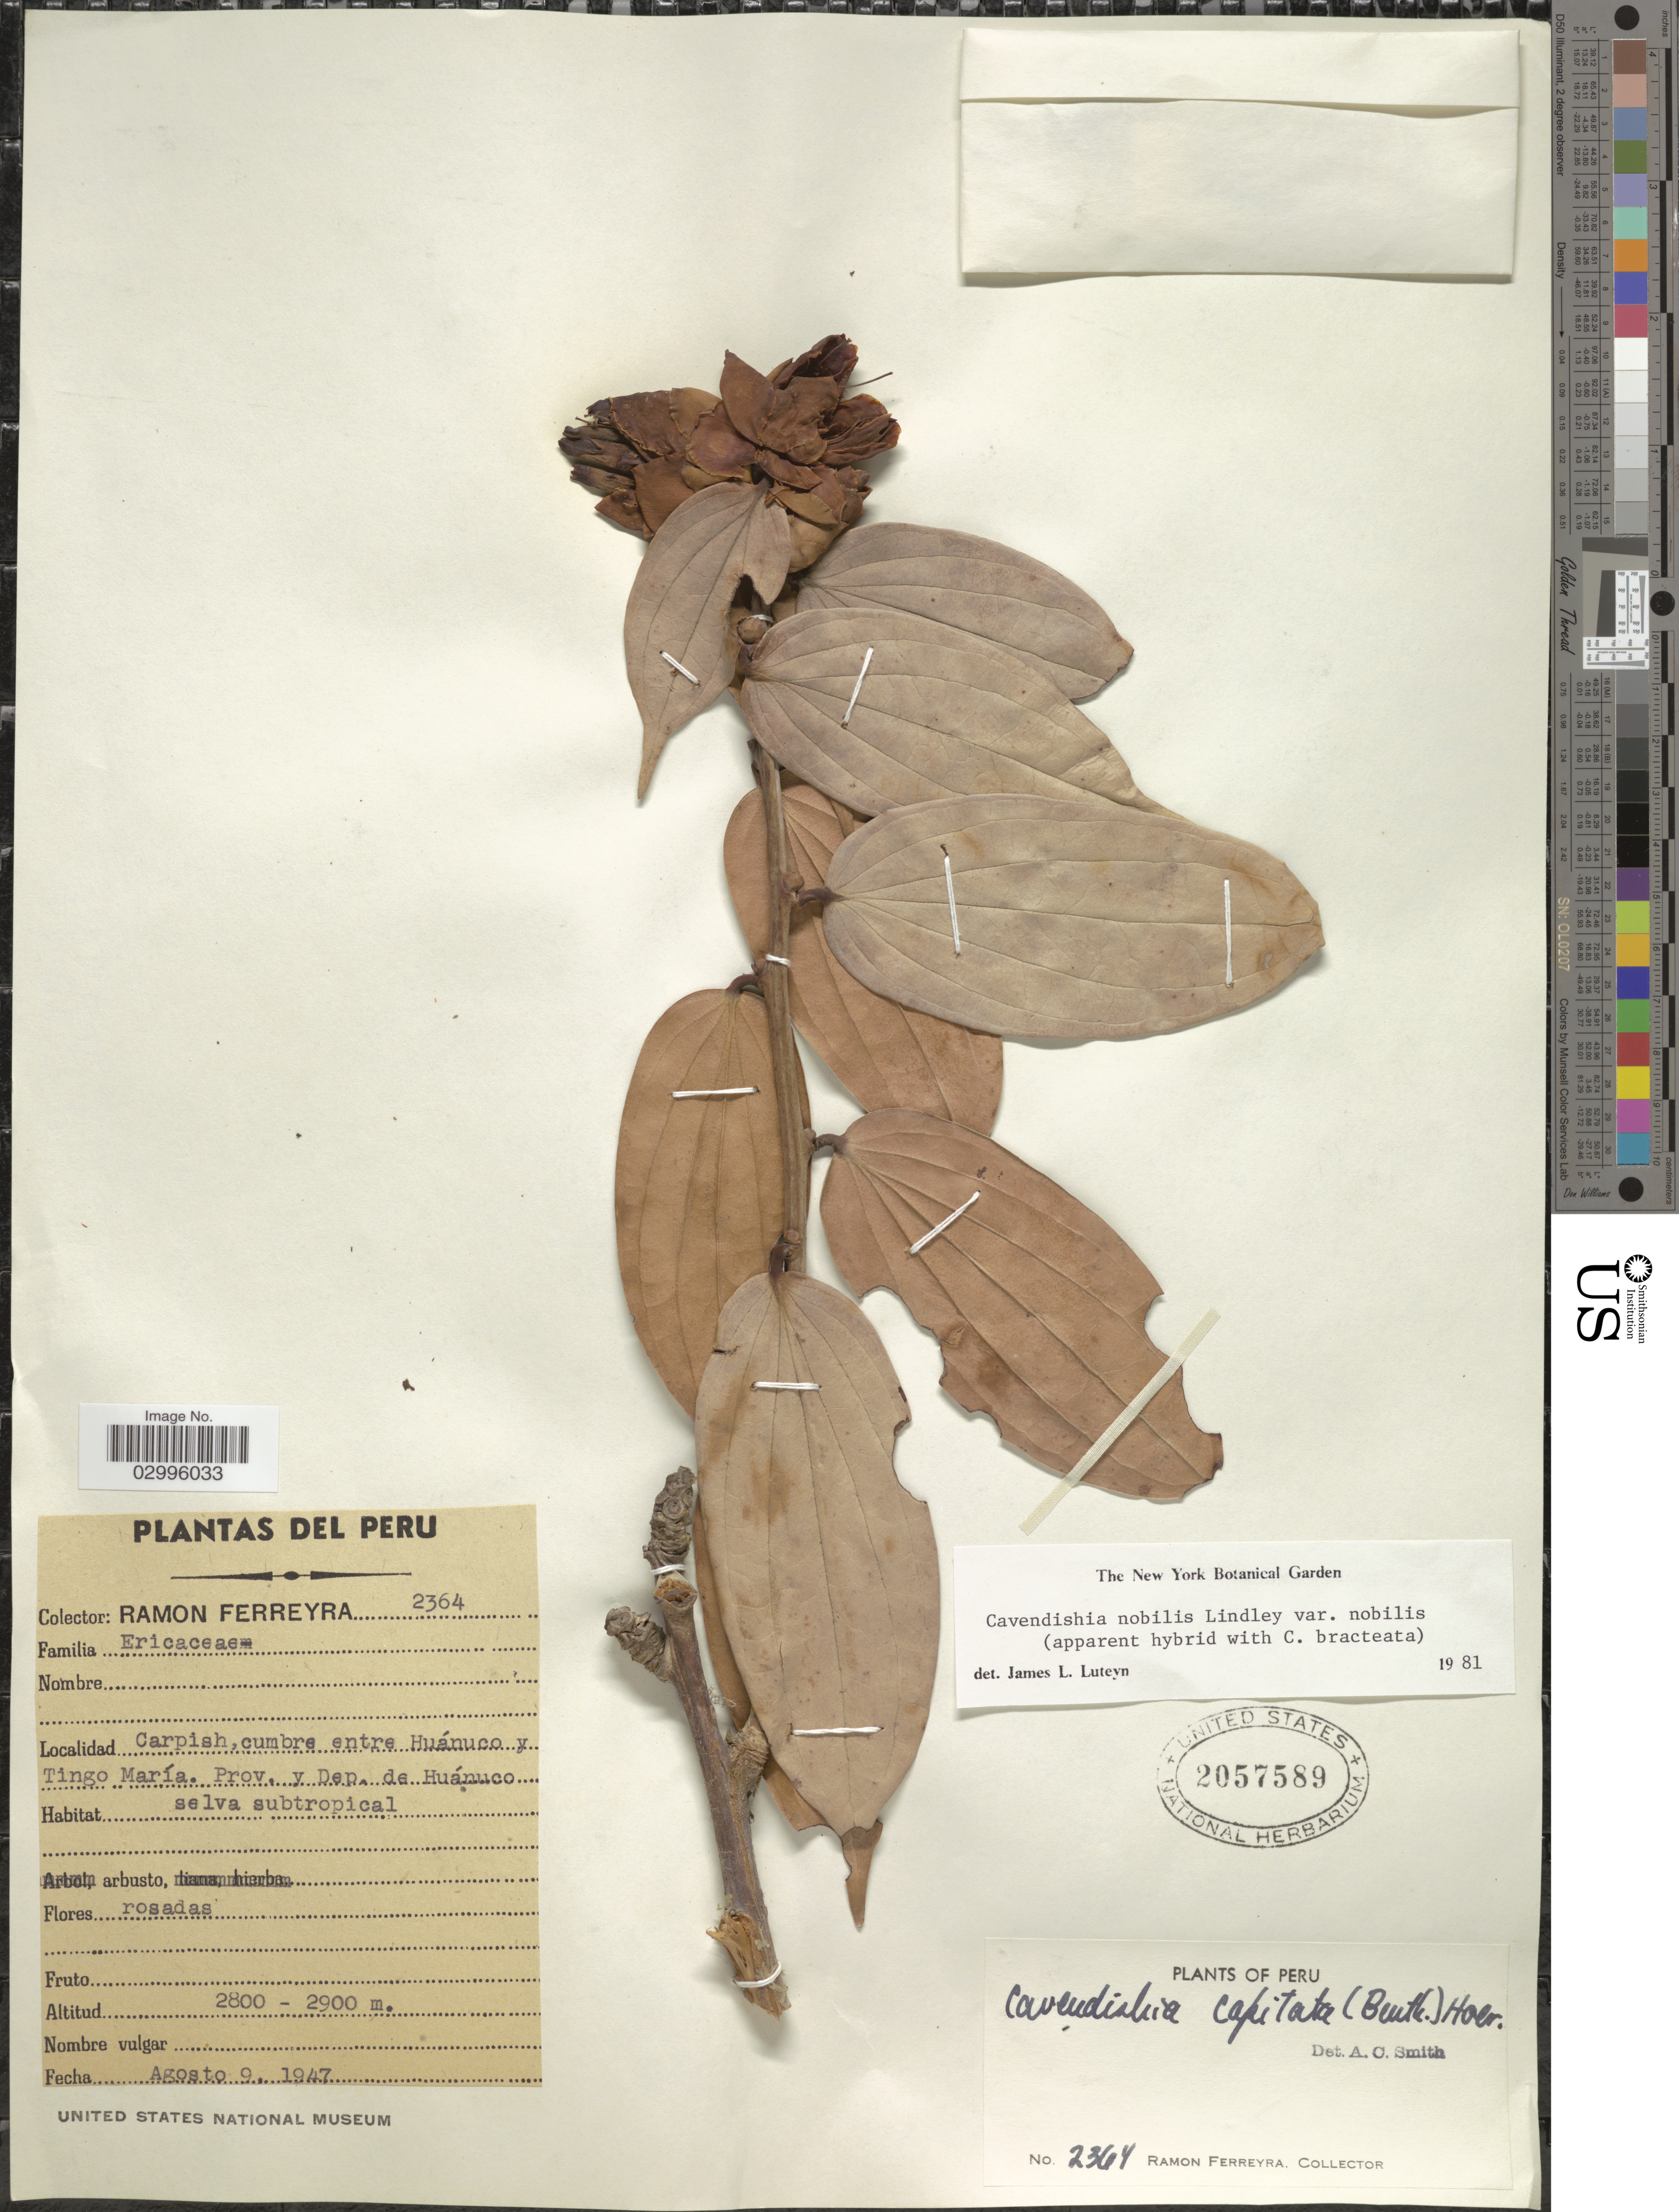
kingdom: Plantae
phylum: Tracheophyta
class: Magnoliopsida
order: Ericales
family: Ericaceae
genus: Cavendishia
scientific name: Cavendishia nobilis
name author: (Benth.) Lindl.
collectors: R. A. Ferreyra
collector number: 2364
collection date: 1947-08-09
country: Peru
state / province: Huánuco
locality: Carpish, cumbre entre Huánuco y Tingo María. Prov. y Dep. Huánuco.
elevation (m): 2800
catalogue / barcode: US 2057589